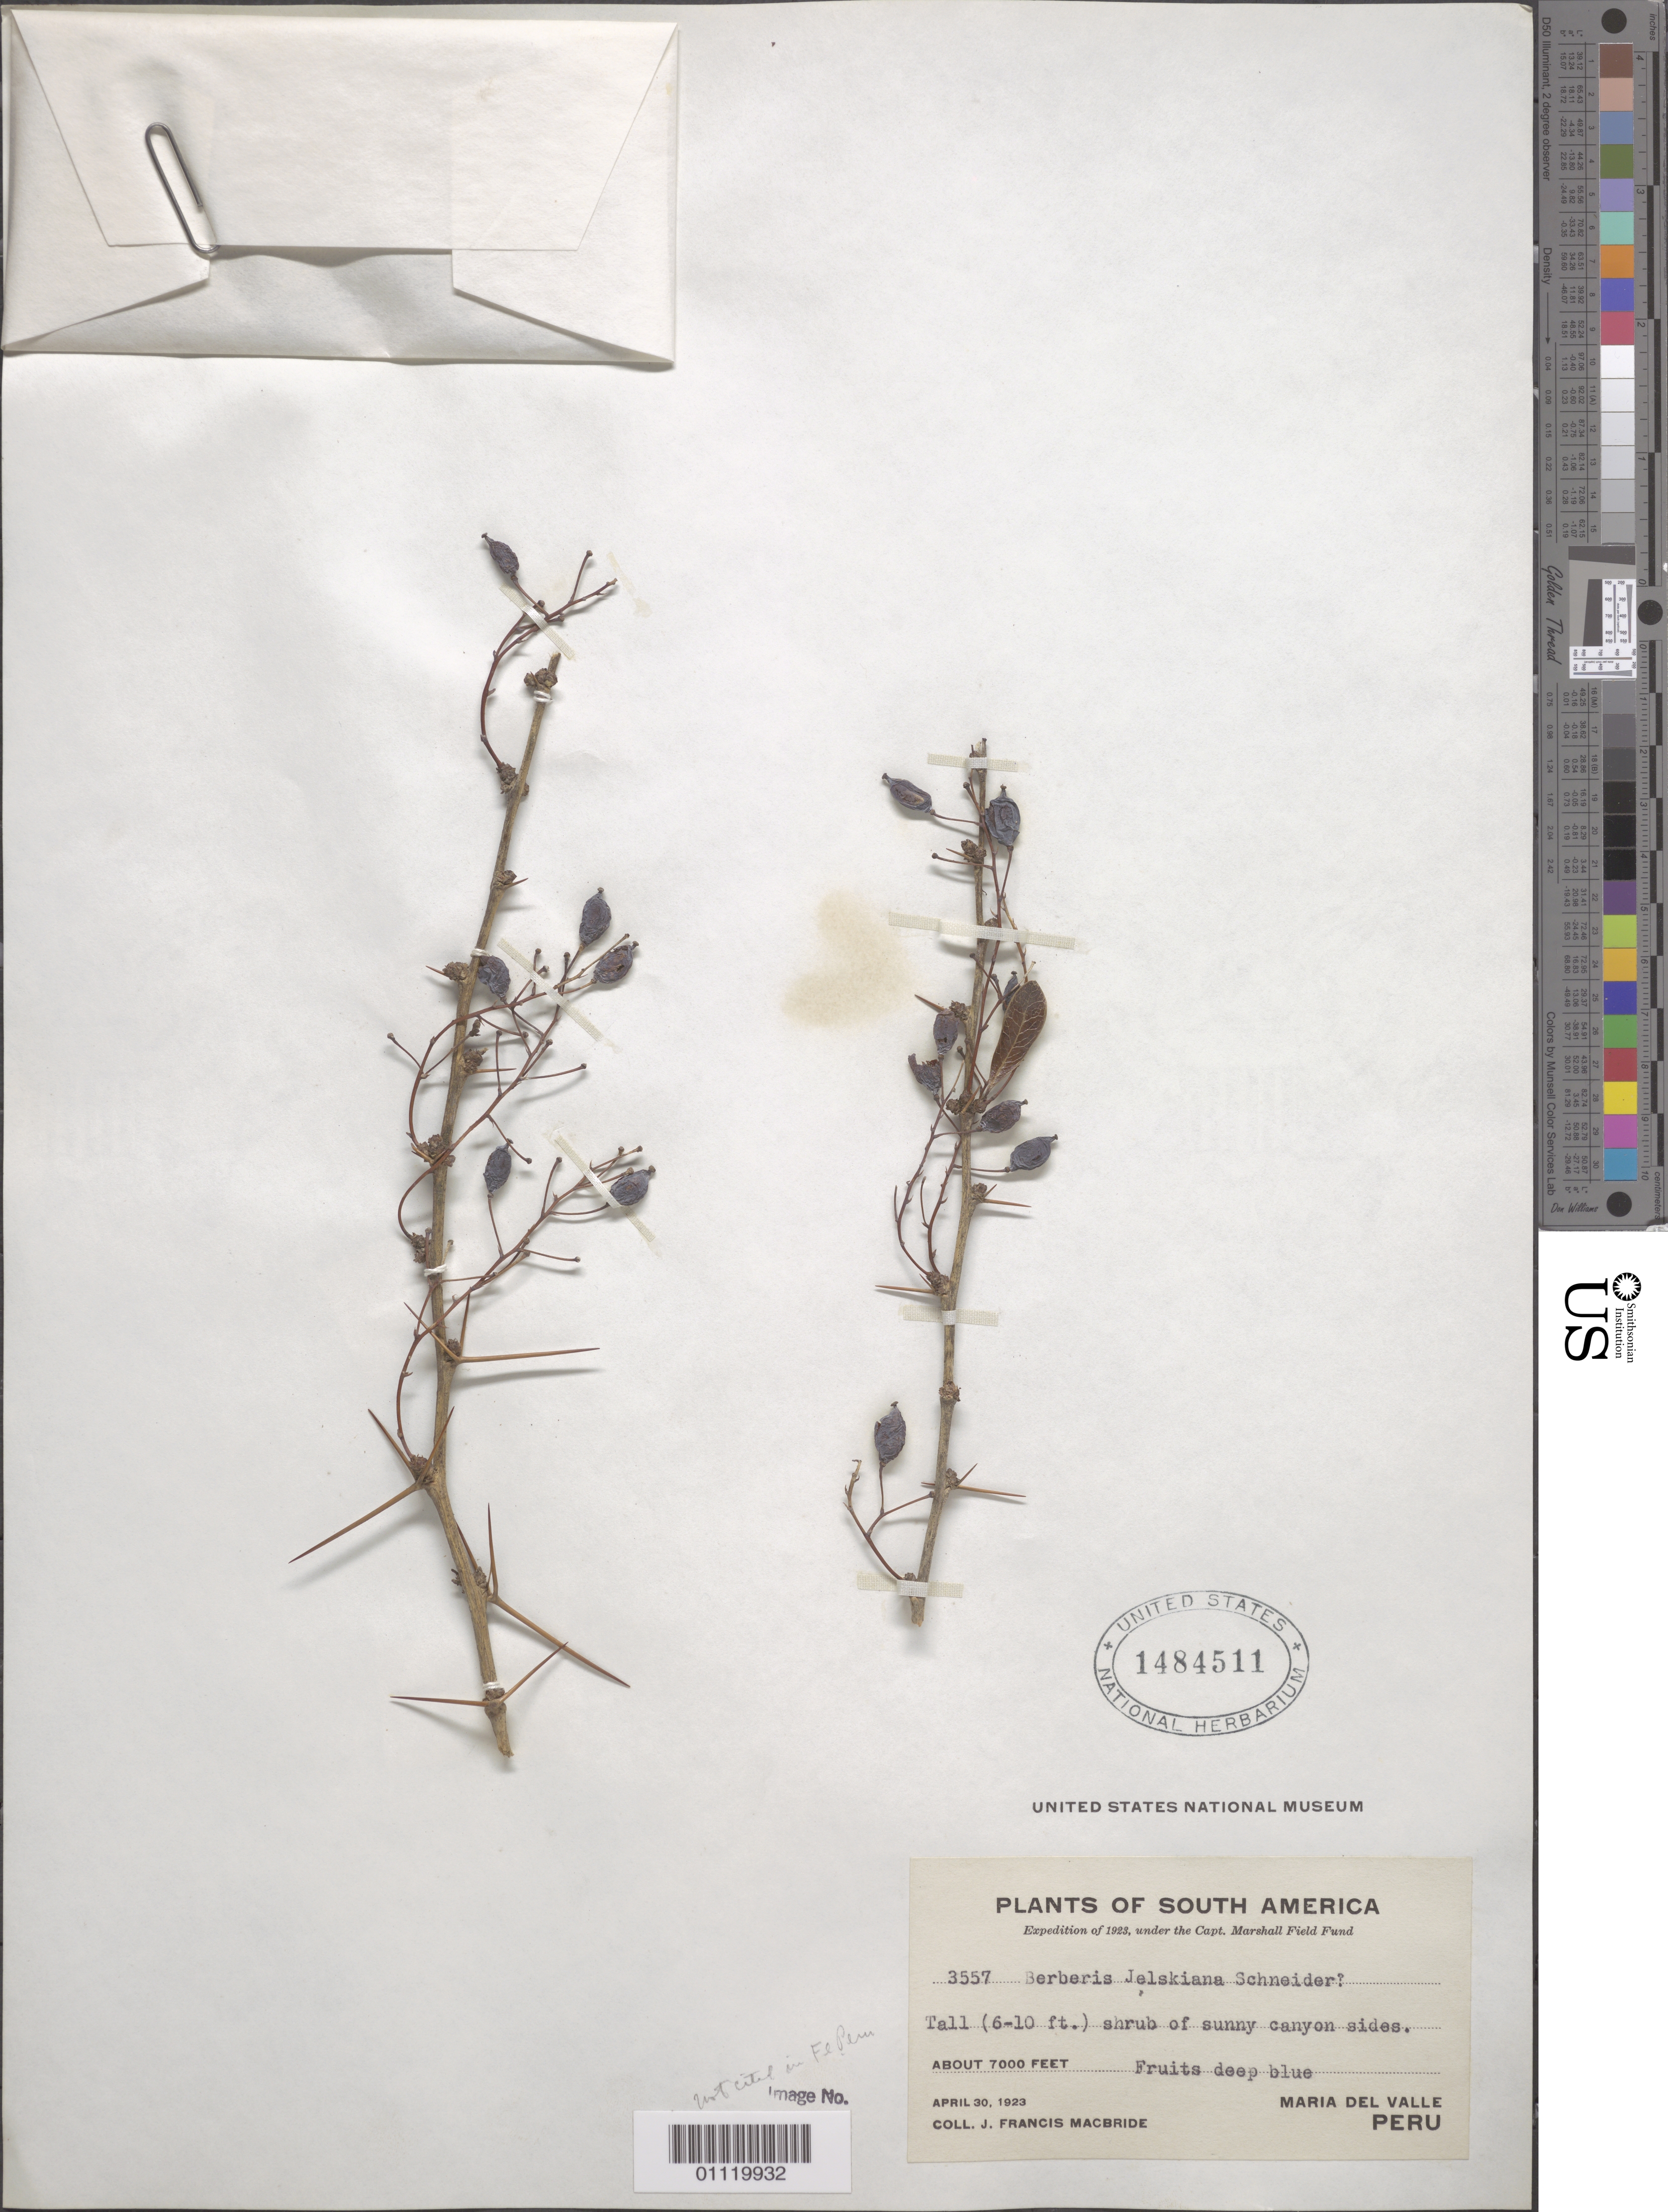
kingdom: Plantae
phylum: Tracheophyta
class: Magnoliopsida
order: Ranunculales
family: Berberidaceae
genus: Berberis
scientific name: Berberis jelskiana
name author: C.K. Schneid.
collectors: J. F. Macbride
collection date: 1923-04-30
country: Peru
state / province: Huánuco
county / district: Huánuco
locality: Santa Maria del Valle. Sunny canyon sides.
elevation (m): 2134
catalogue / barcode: US 1484511